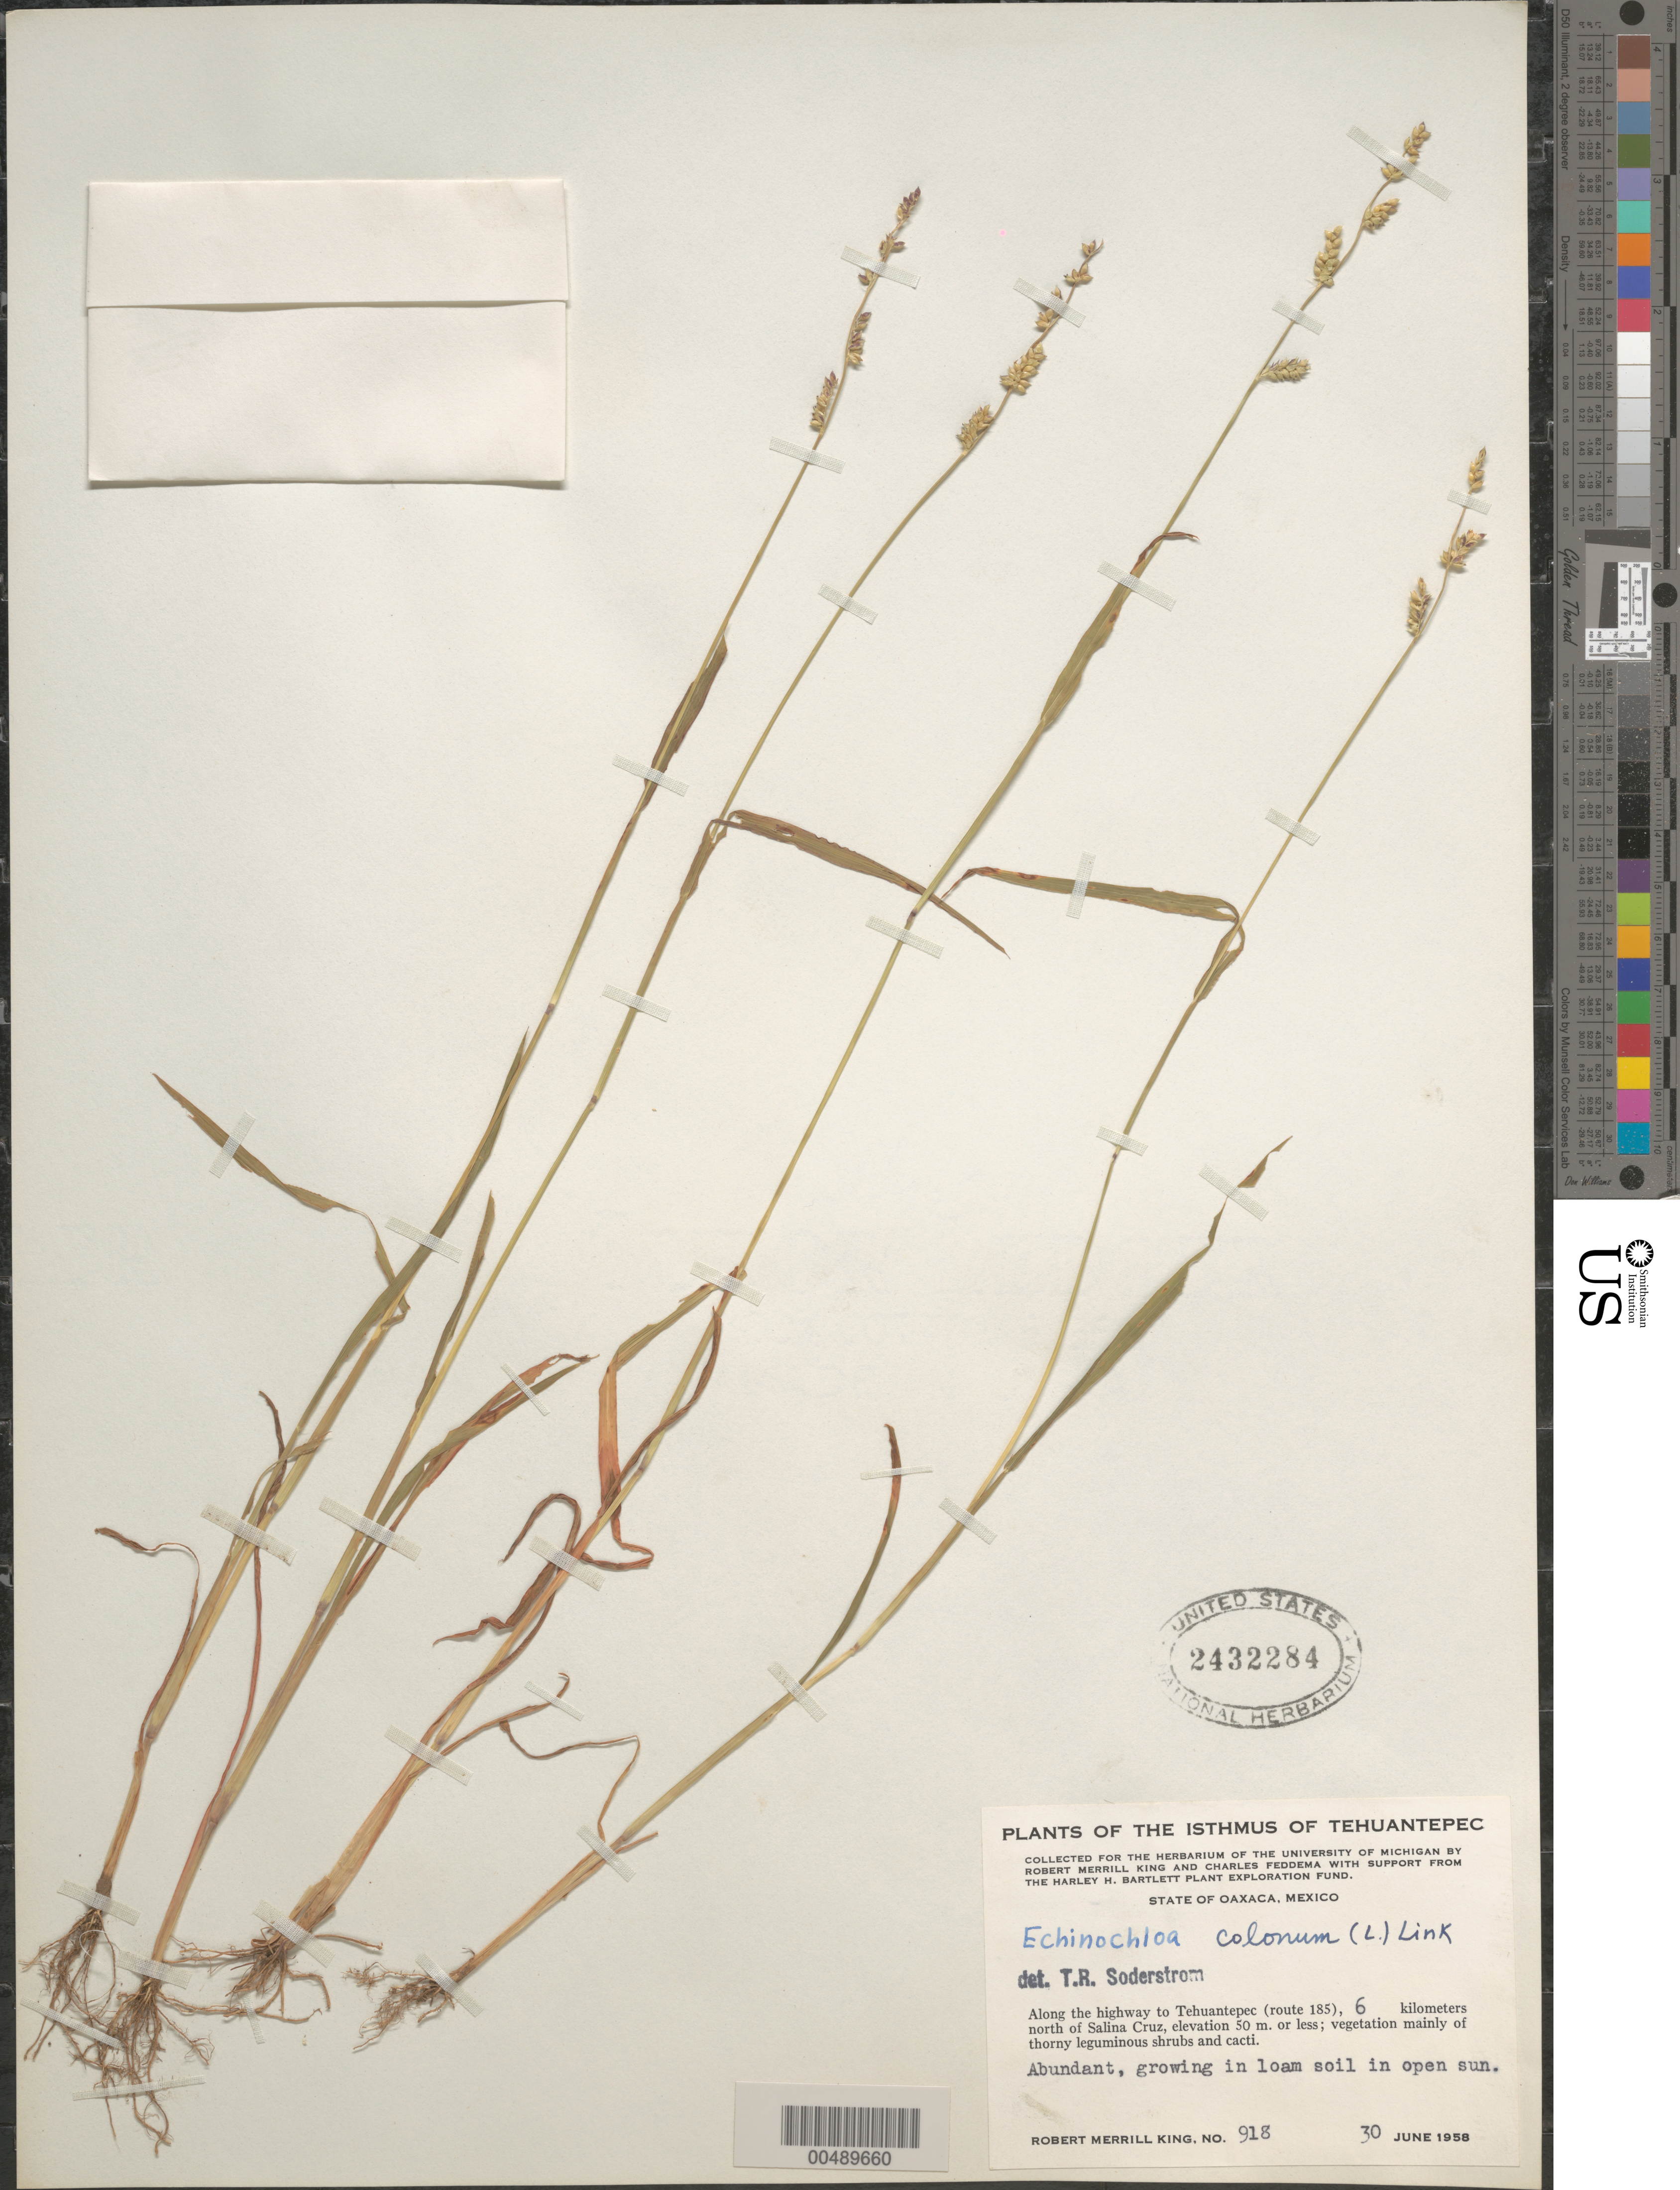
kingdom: Plantae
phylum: Tracheophyta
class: Liliopsida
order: Poales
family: Poaceae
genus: Echinochloa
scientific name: Echinochloa colona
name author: (L.) Link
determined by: Soderstrom, T. R.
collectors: R. M. King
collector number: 918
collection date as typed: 30 Jun 1958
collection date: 1958-06-30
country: Mexico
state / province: Oaxaca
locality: Isthmus of Tehuantepec, along the hwy to Tehuantepec (route 185), 6 km N of Salina Cruz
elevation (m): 0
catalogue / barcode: US 2432284